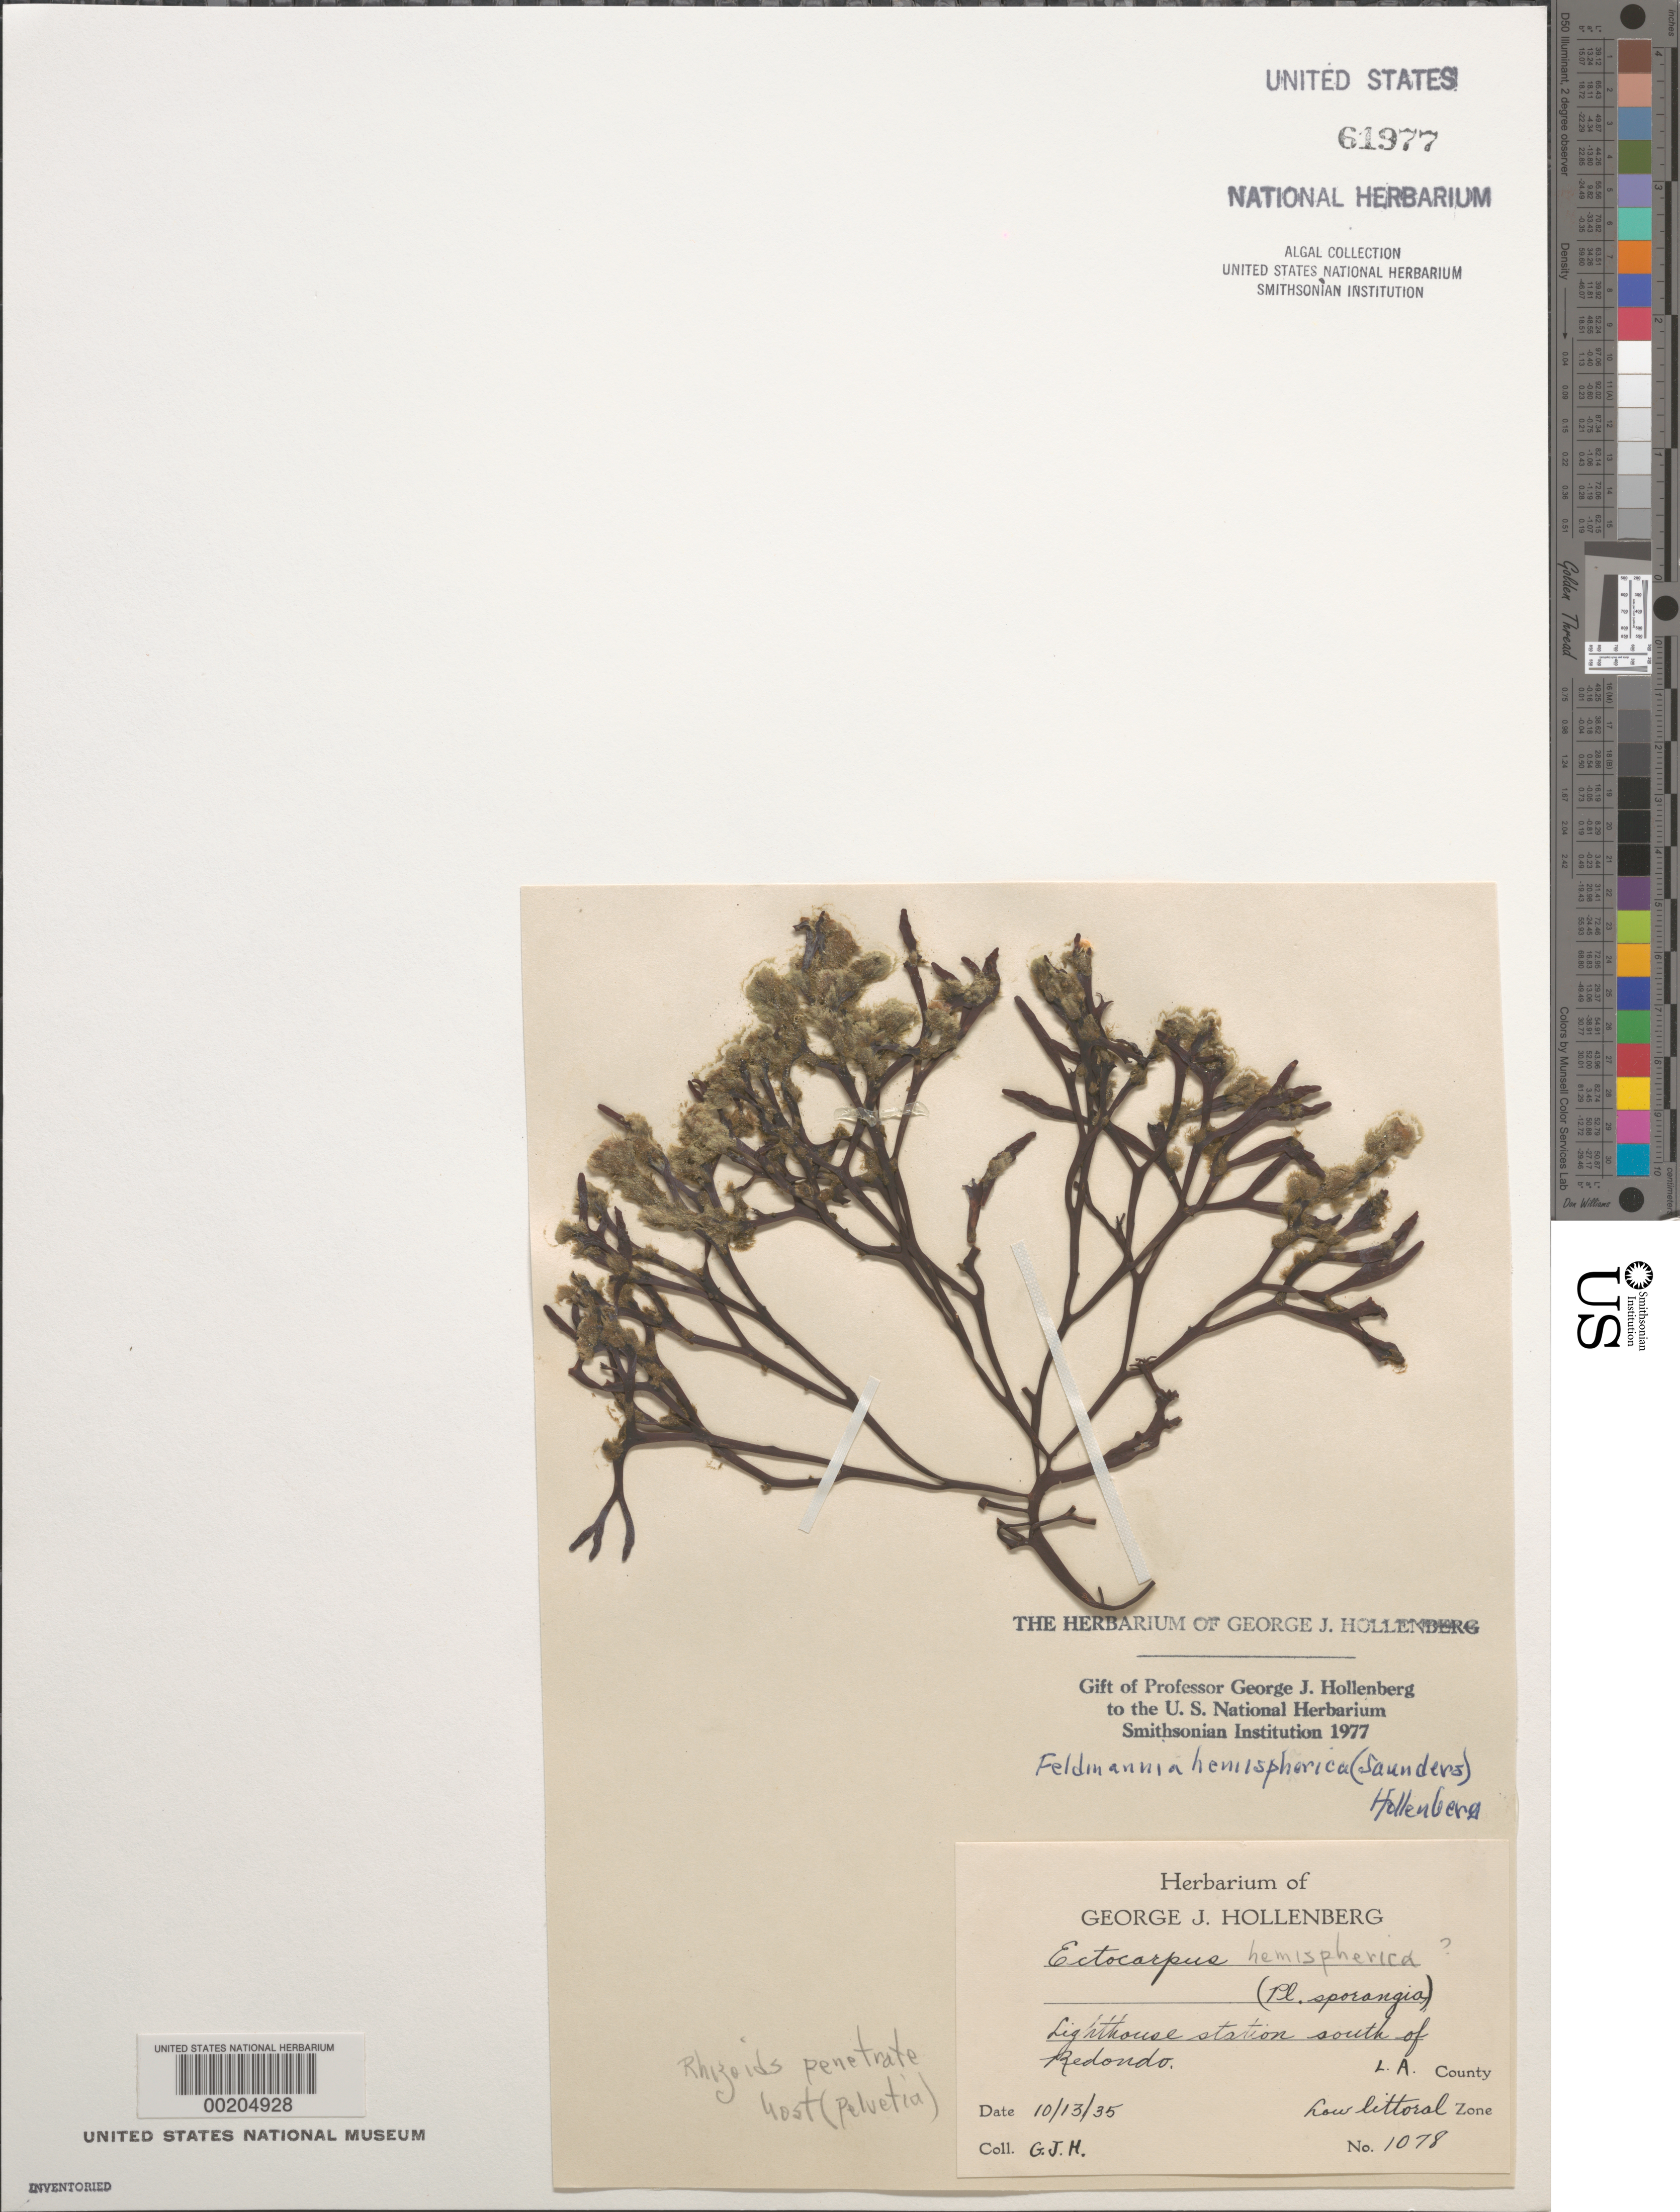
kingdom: Chromista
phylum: Ochrophyta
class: Phaeophyceae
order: Ectocarpales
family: Acinetosporaceae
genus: Feldmannia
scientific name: Feldmannia hemispherica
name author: (D.A. Saunders) Hollenb.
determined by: Hollenberg, George J.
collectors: G. Hollenberg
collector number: GJH 1078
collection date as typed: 13 Oct 1935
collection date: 1935-10-13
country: United States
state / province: California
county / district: Los Angeles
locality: Lighthouse Station south of Redondo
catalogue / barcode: US 61977